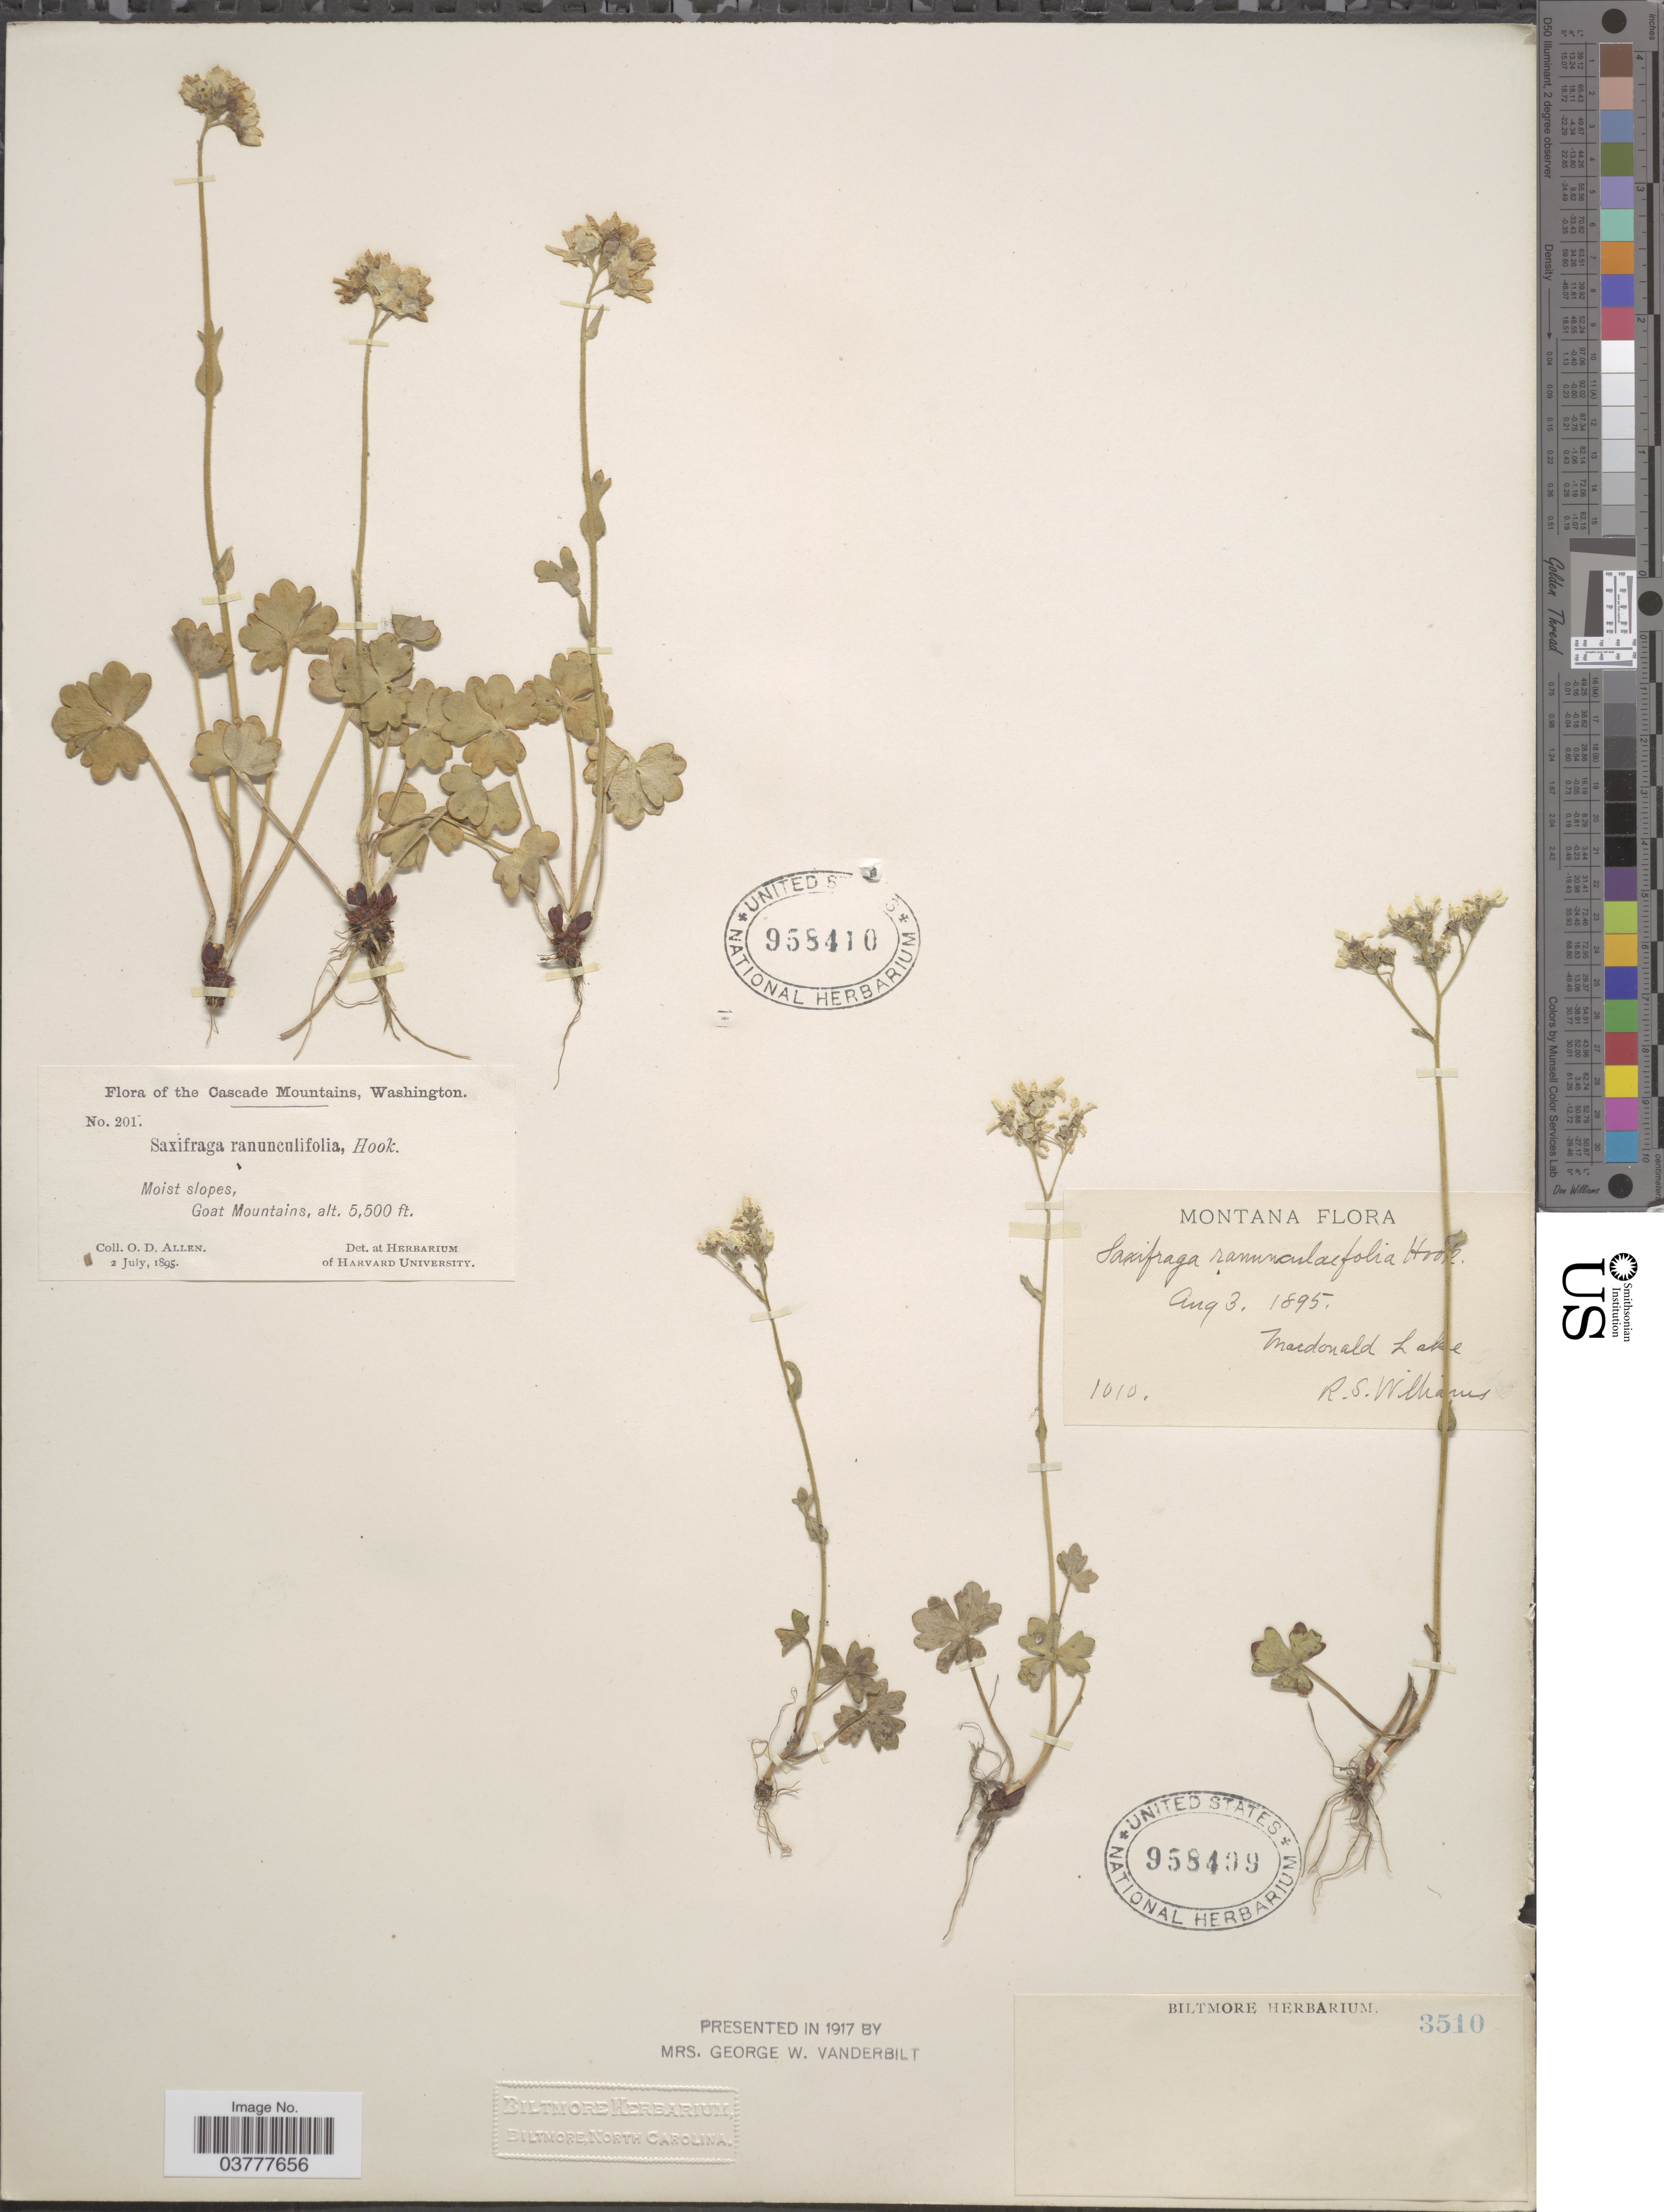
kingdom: Plantae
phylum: Tracheophyta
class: Magnoliopsida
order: Saxifragales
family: Saxifragaceae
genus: Hemieva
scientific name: Hemieva ranunculifolia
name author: (Hook.) Raf.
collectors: O. D. Allen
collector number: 201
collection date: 1895-07-02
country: United States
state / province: Washington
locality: Cascade Mountains. Goat Mountains.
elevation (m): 1676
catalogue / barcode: US 958410-2